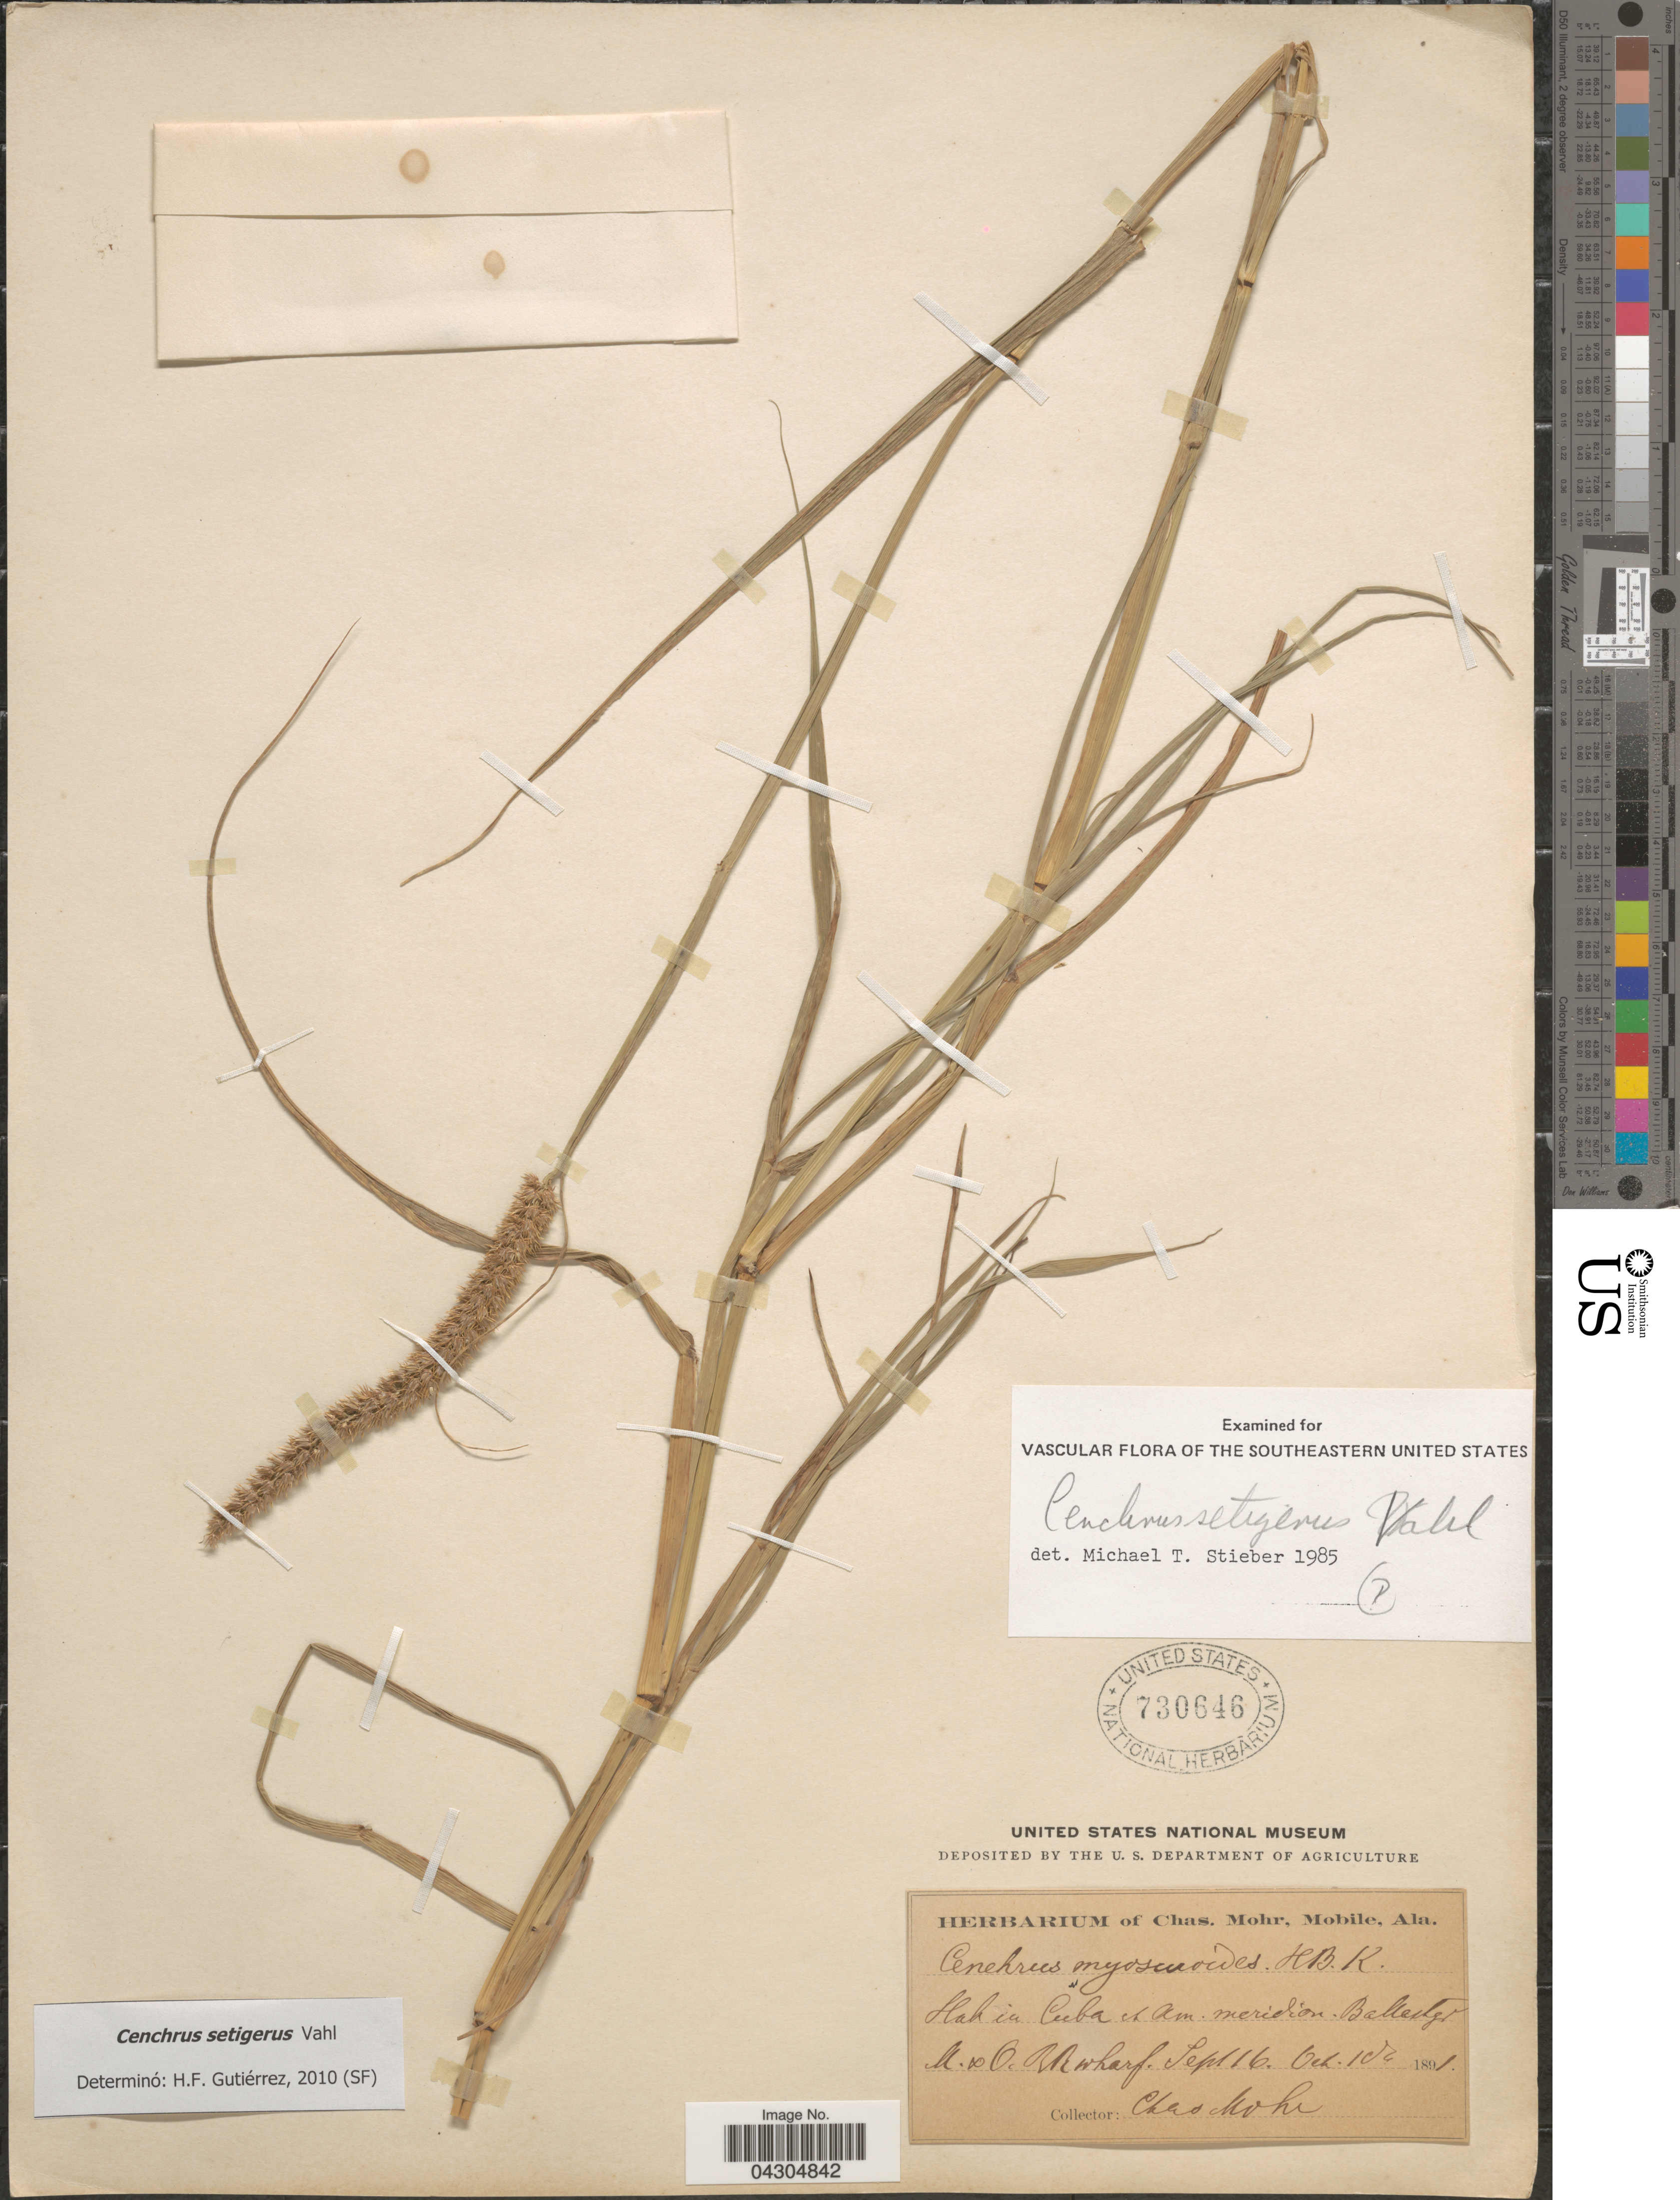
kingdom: Plantae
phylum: Tracheophyta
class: Liliopsida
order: Poales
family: Poaceae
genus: Cenchrus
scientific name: Cenchrus setiger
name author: Vahl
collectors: Mohr, C. T. (herbarium)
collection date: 1891-09-16/1891-10-10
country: United States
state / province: Alabama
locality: In Cuba et Am. meridion. Ballast gr M & O. RR wharf.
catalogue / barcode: US 730646